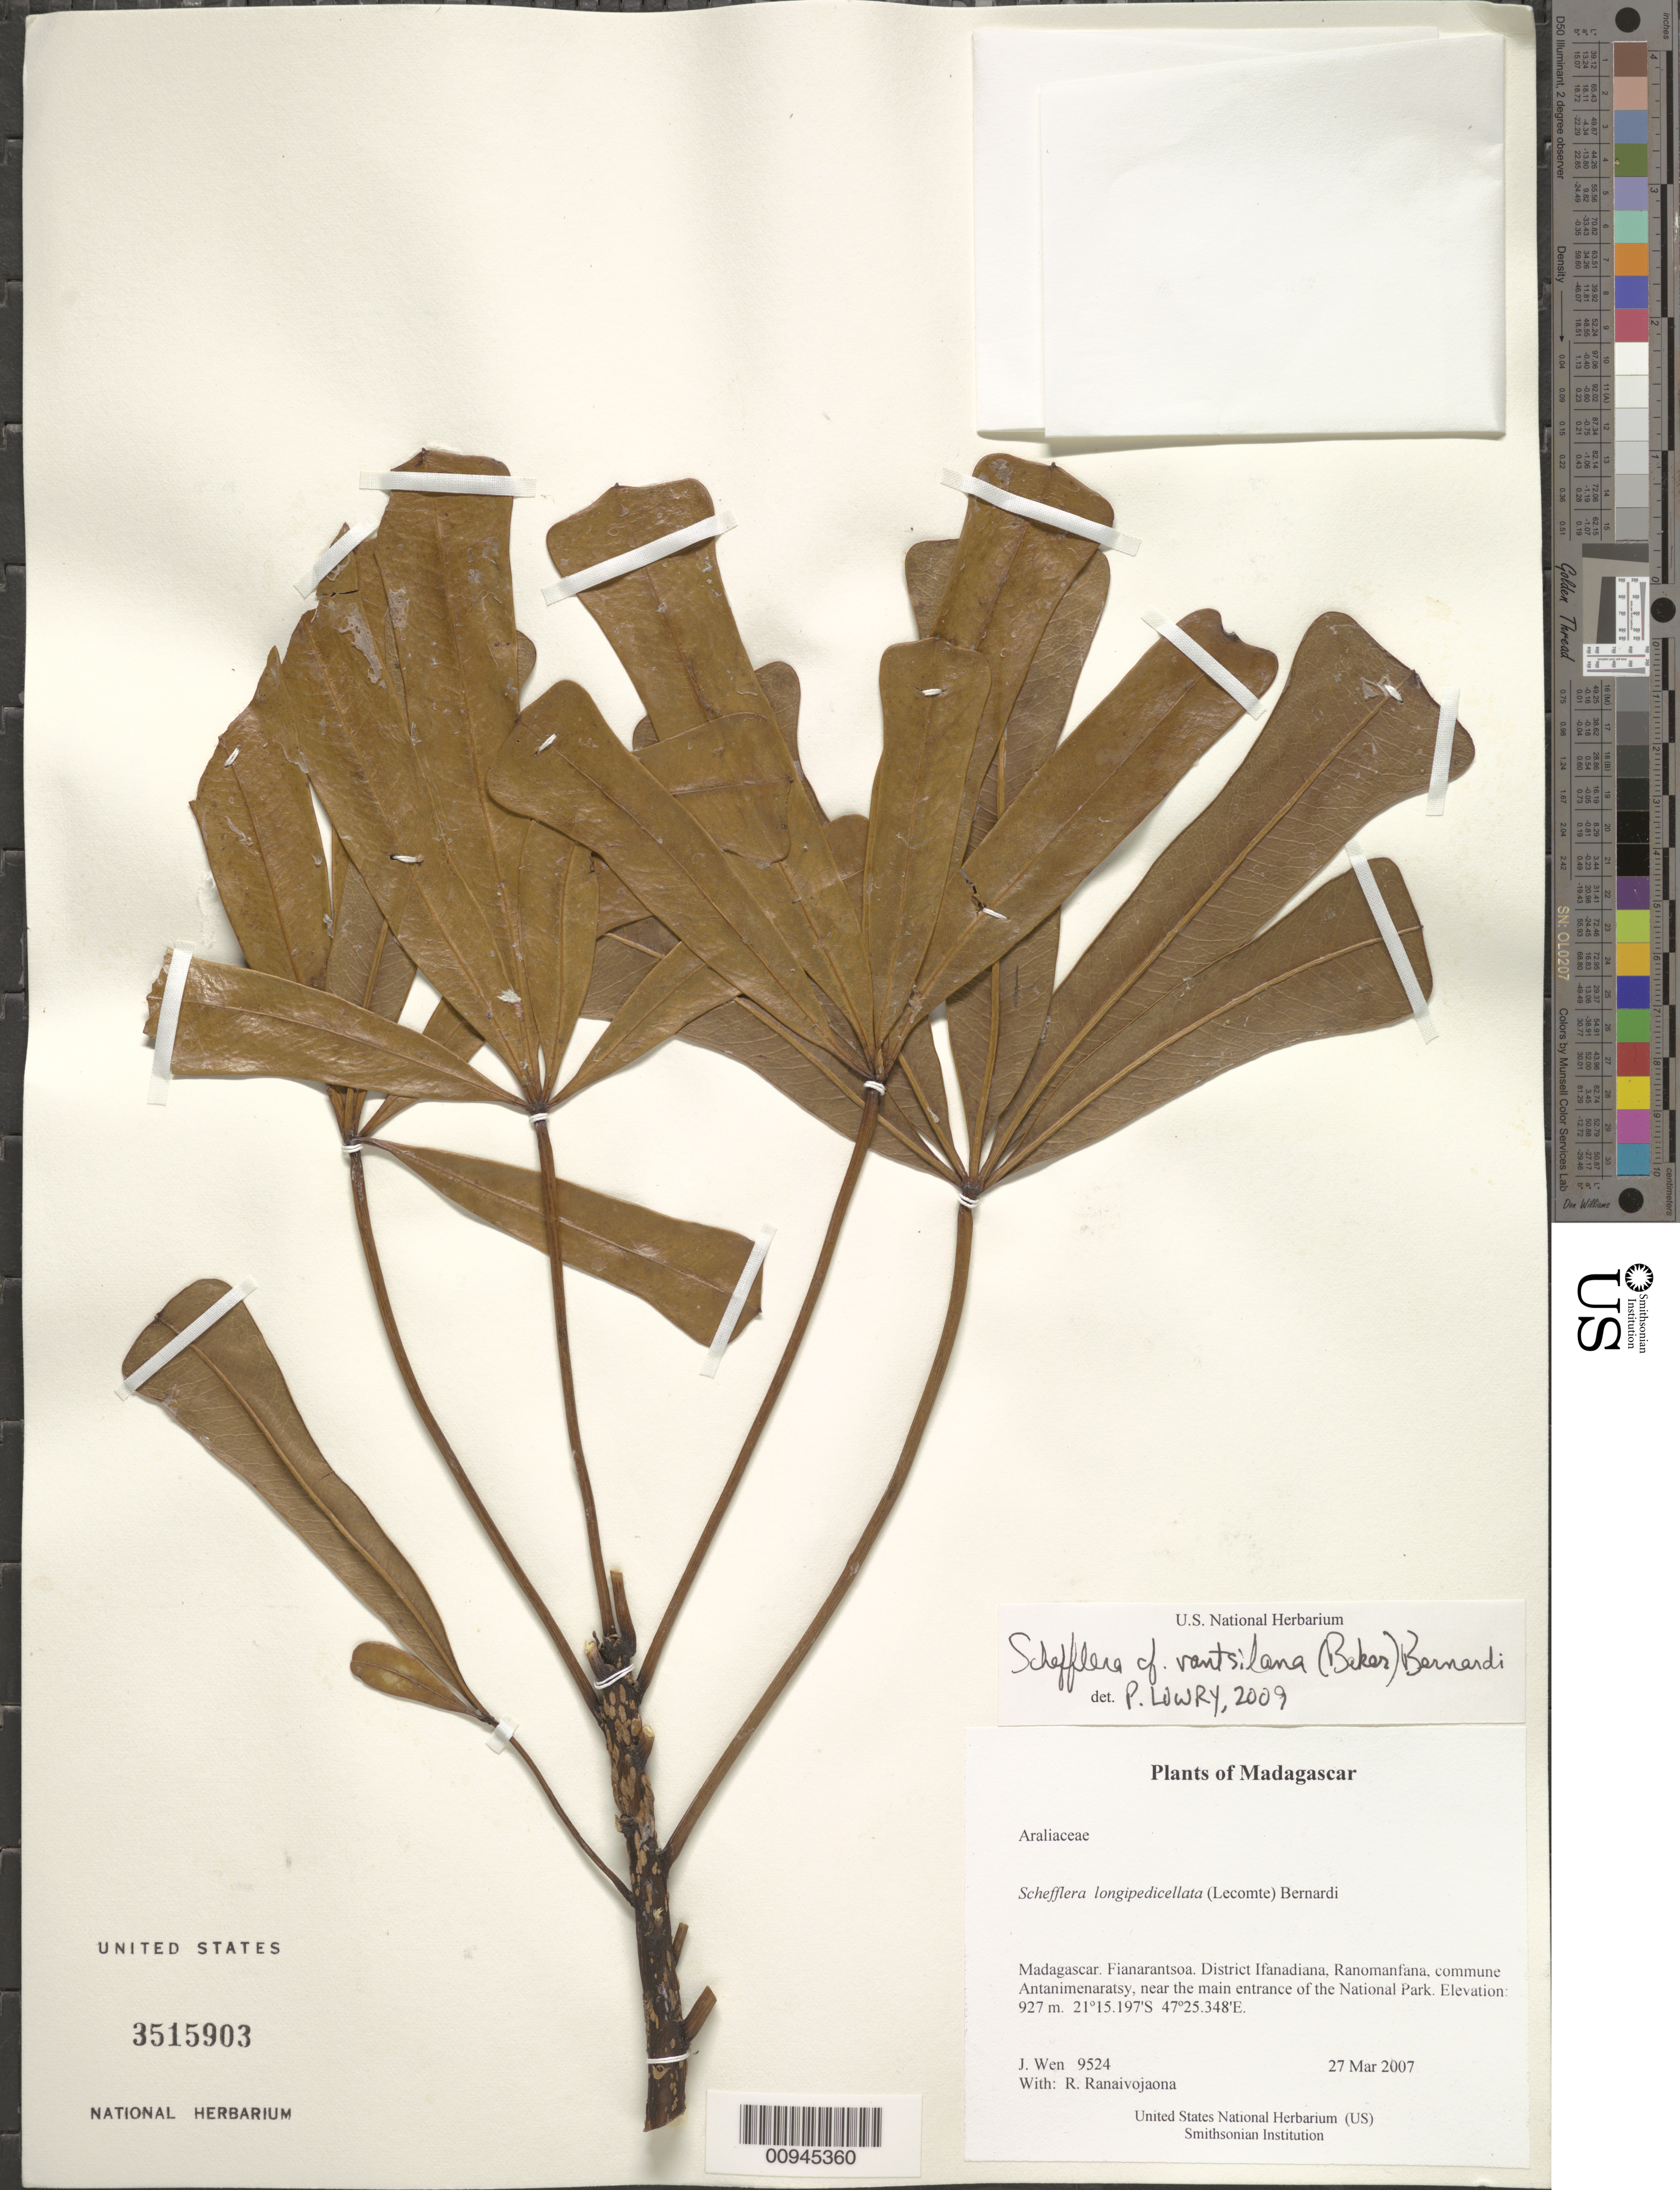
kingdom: Plantae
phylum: Tracheophyta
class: Magnoliopsida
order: Apiales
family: Araliaceae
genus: Schefflera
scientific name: Schefflera longipedicellata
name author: Bernardi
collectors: J. Wen & R. Ranaivojaona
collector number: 9524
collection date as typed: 27 Mar 2007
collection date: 2007-03-27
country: Madagascar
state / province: Vatovavy Fitovinany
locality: District Ifanadiana, Ranomanfana, commune Antanimenaratsy, near the main entrance of the National Park.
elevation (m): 927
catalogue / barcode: US 3515903